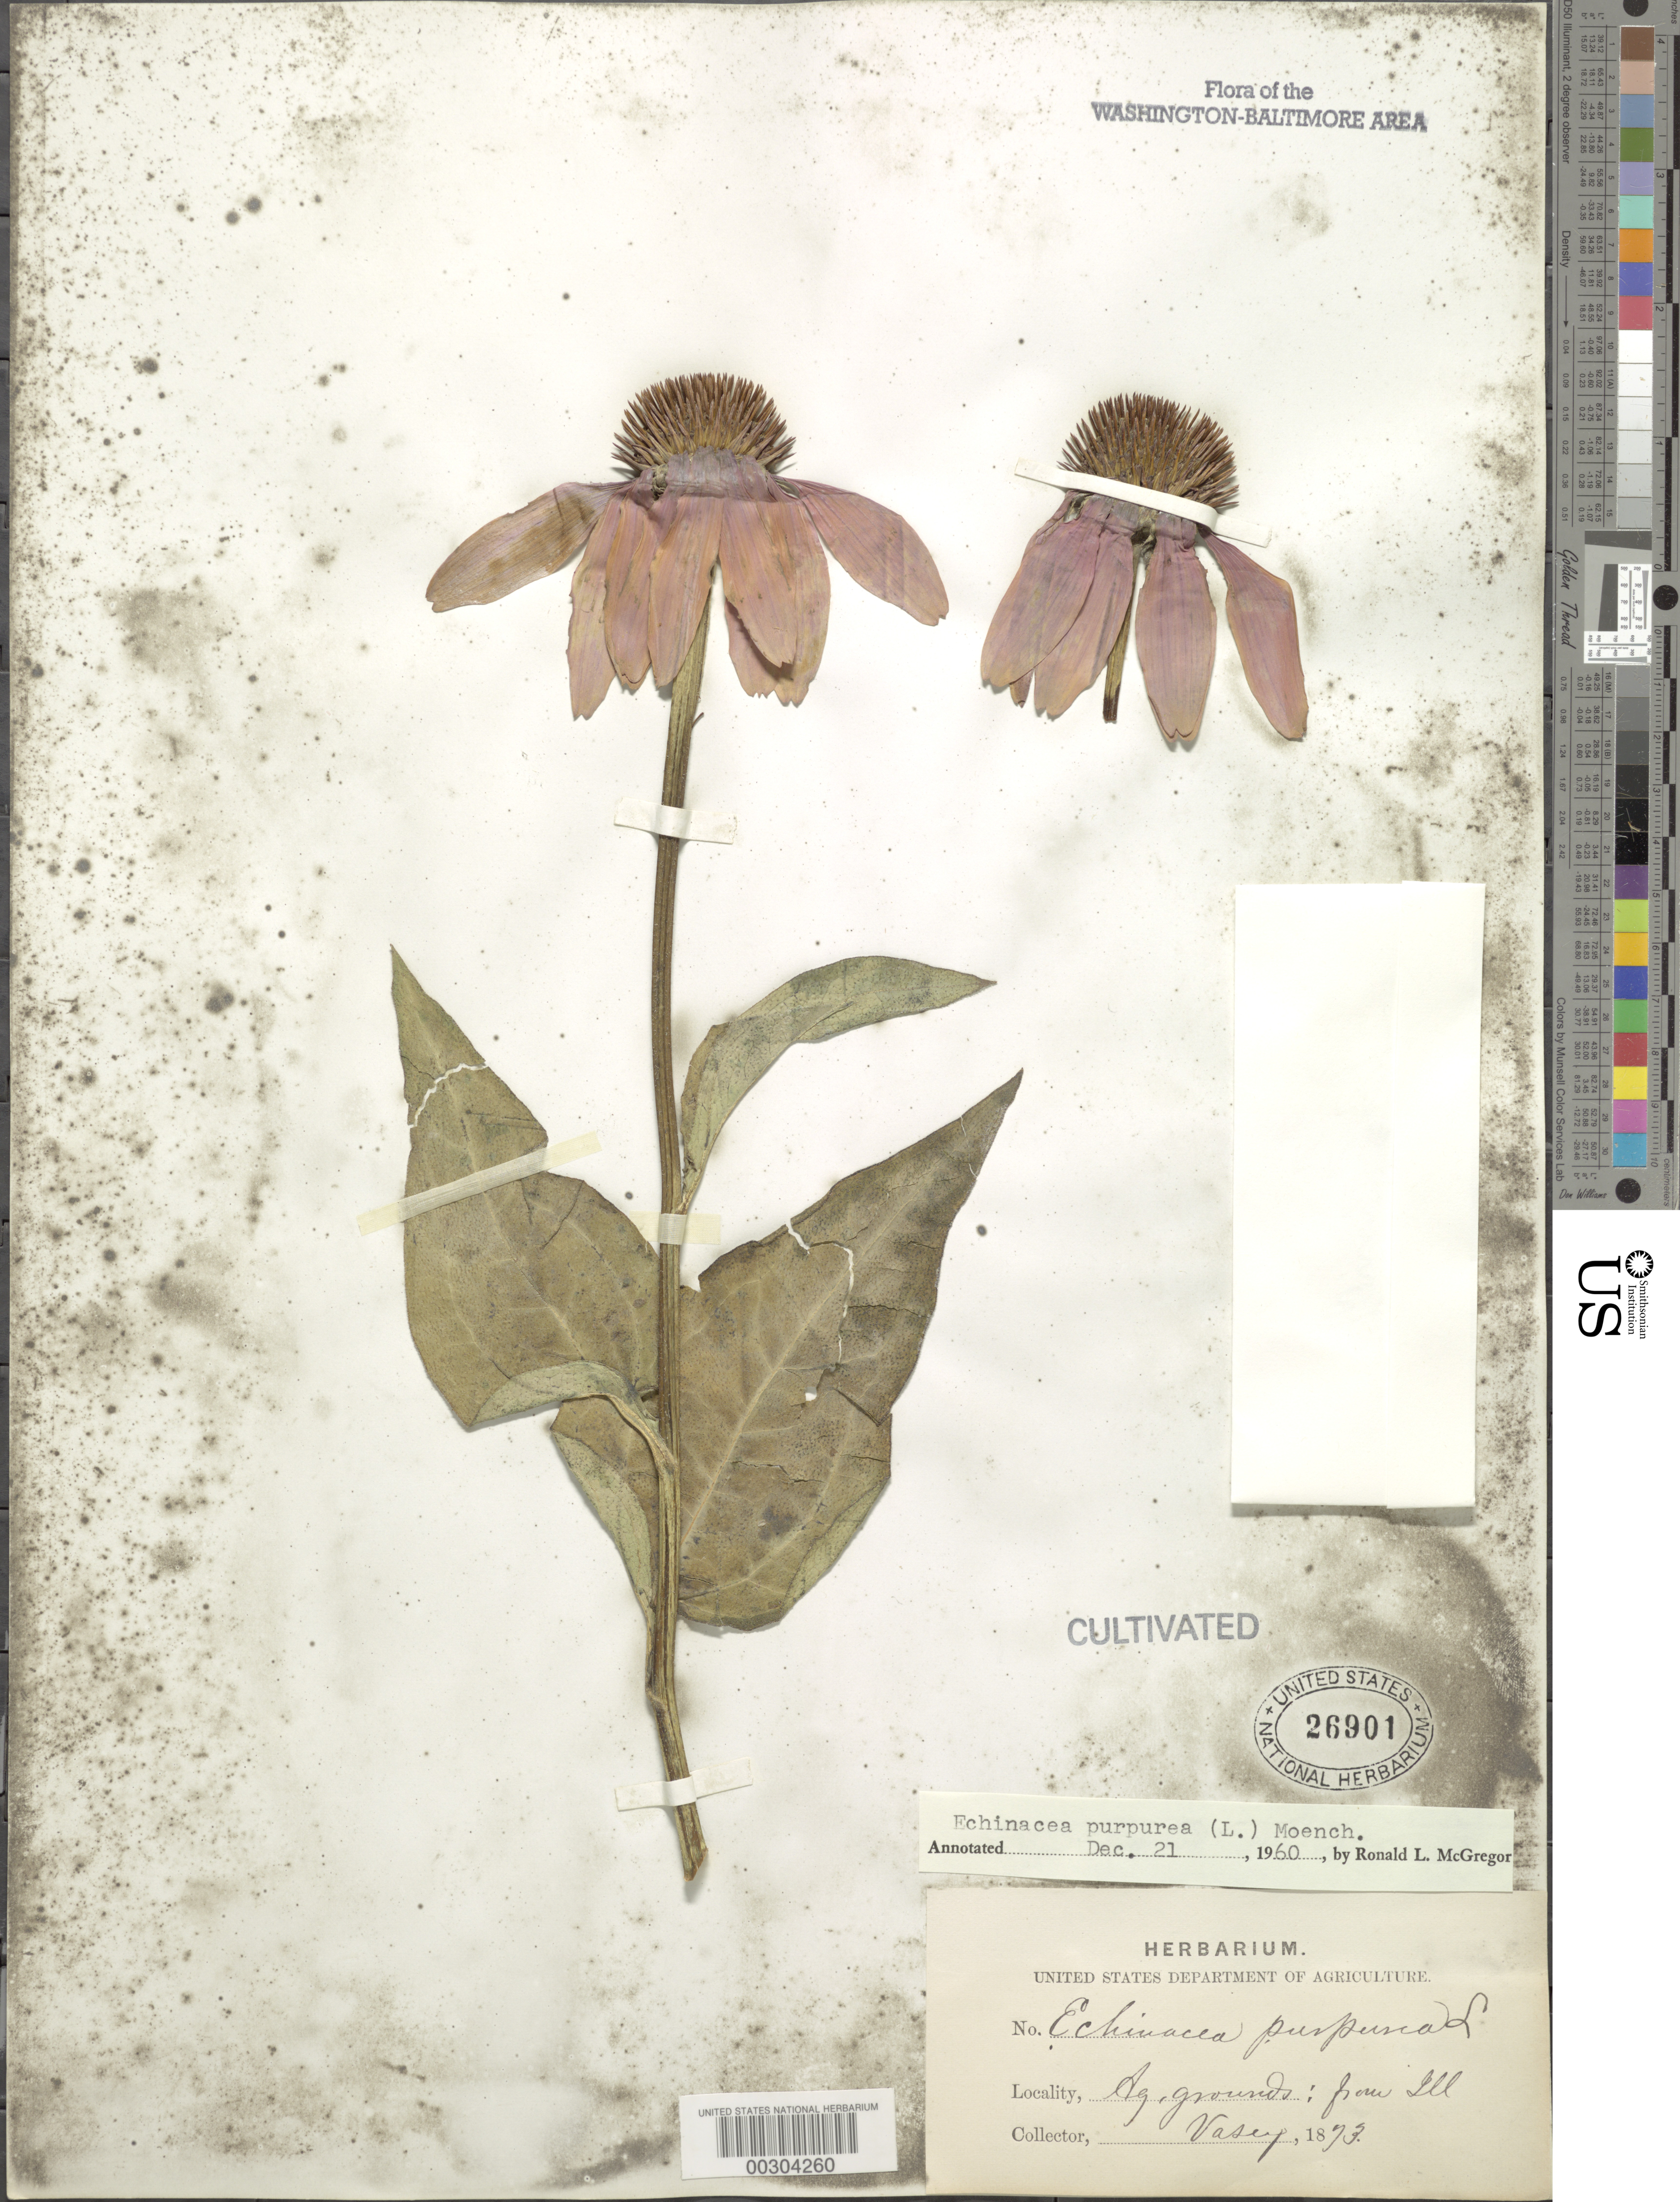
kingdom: Plantae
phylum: Tracheophyta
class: Magnoliopsida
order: Asterales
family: Asteraceae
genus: Echinacea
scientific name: Echinacea purpurea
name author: (L.) Moench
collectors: G. R. Vasey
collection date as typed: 1873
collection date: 1873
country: United States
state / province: District of Columbia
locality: Department of Agriculture grounds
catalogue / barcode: US 26901